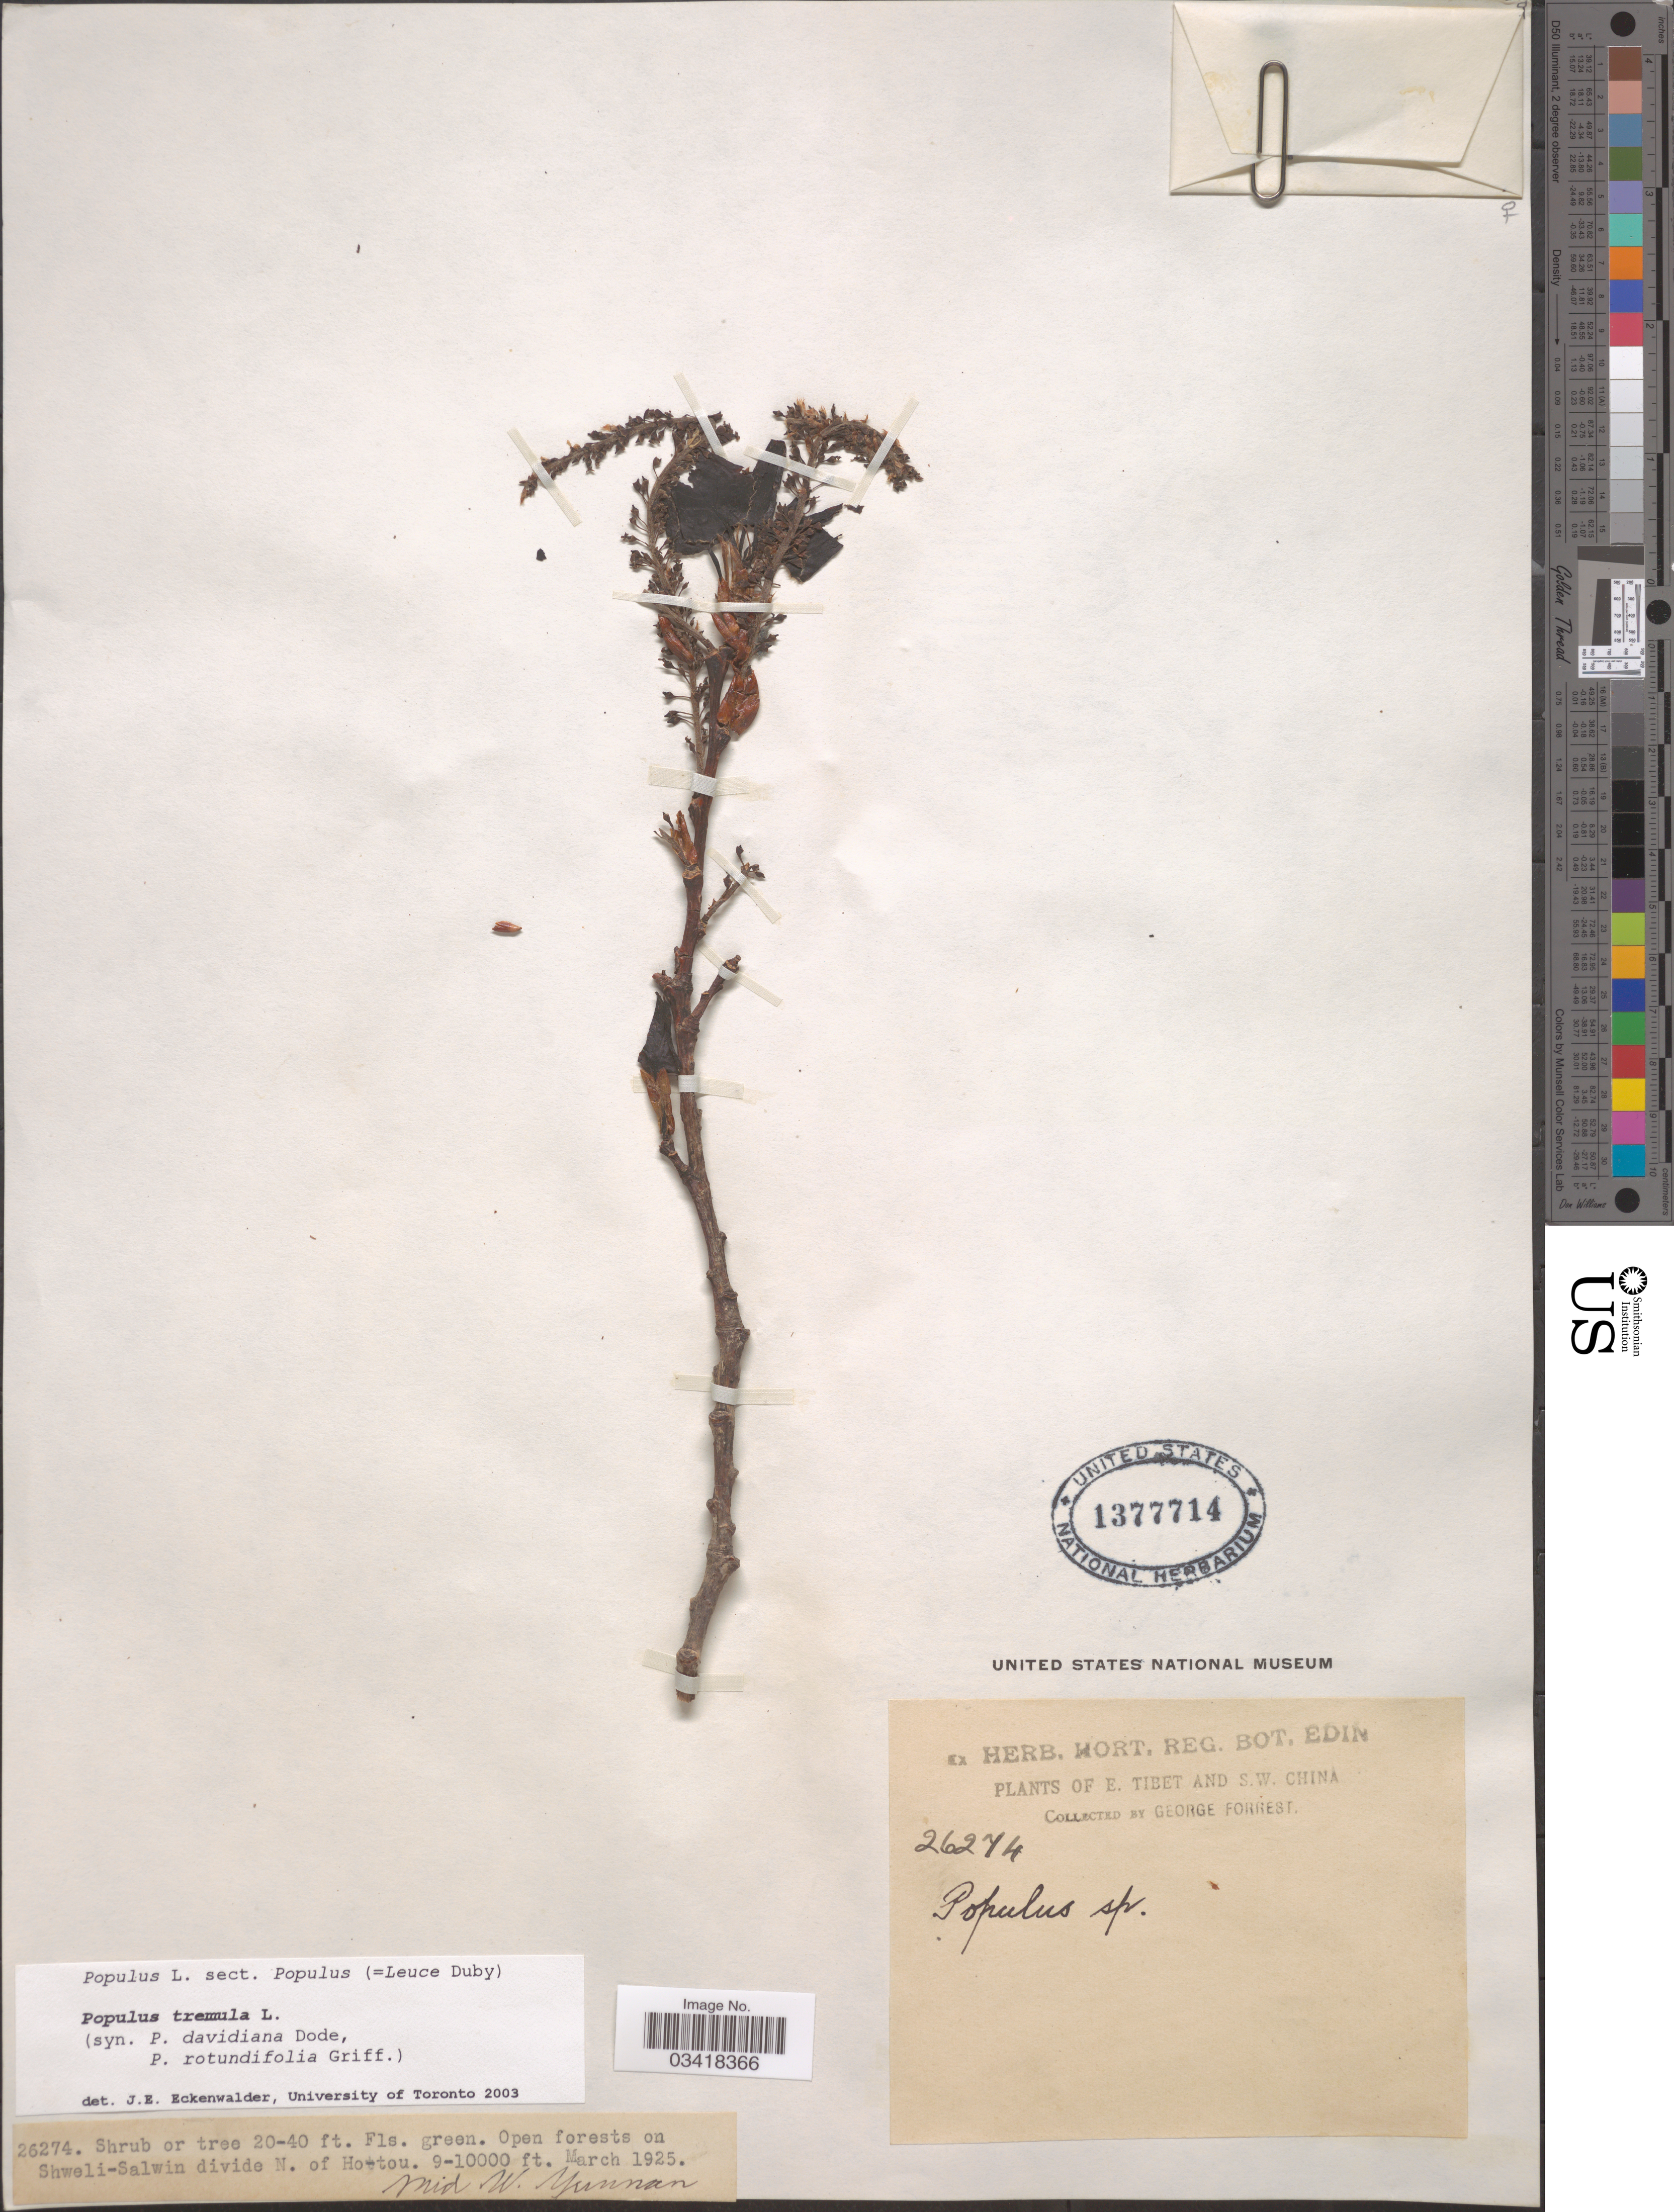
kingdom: Plantae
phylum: Tracheophyta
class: Magnoliopsida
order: Malpighiales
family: Salicaceae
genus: Populus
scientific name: Populus tremula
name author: L.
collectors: G. Forrest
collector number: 26274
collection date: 1925-03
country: China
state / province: Yunnan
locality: Open forest on Shweli-Salwin divide N. of Hottou [interpreted]. Mid W. Yunnan. E. Tibet and S.W. China.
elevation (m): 2743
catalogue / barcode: US 1377714